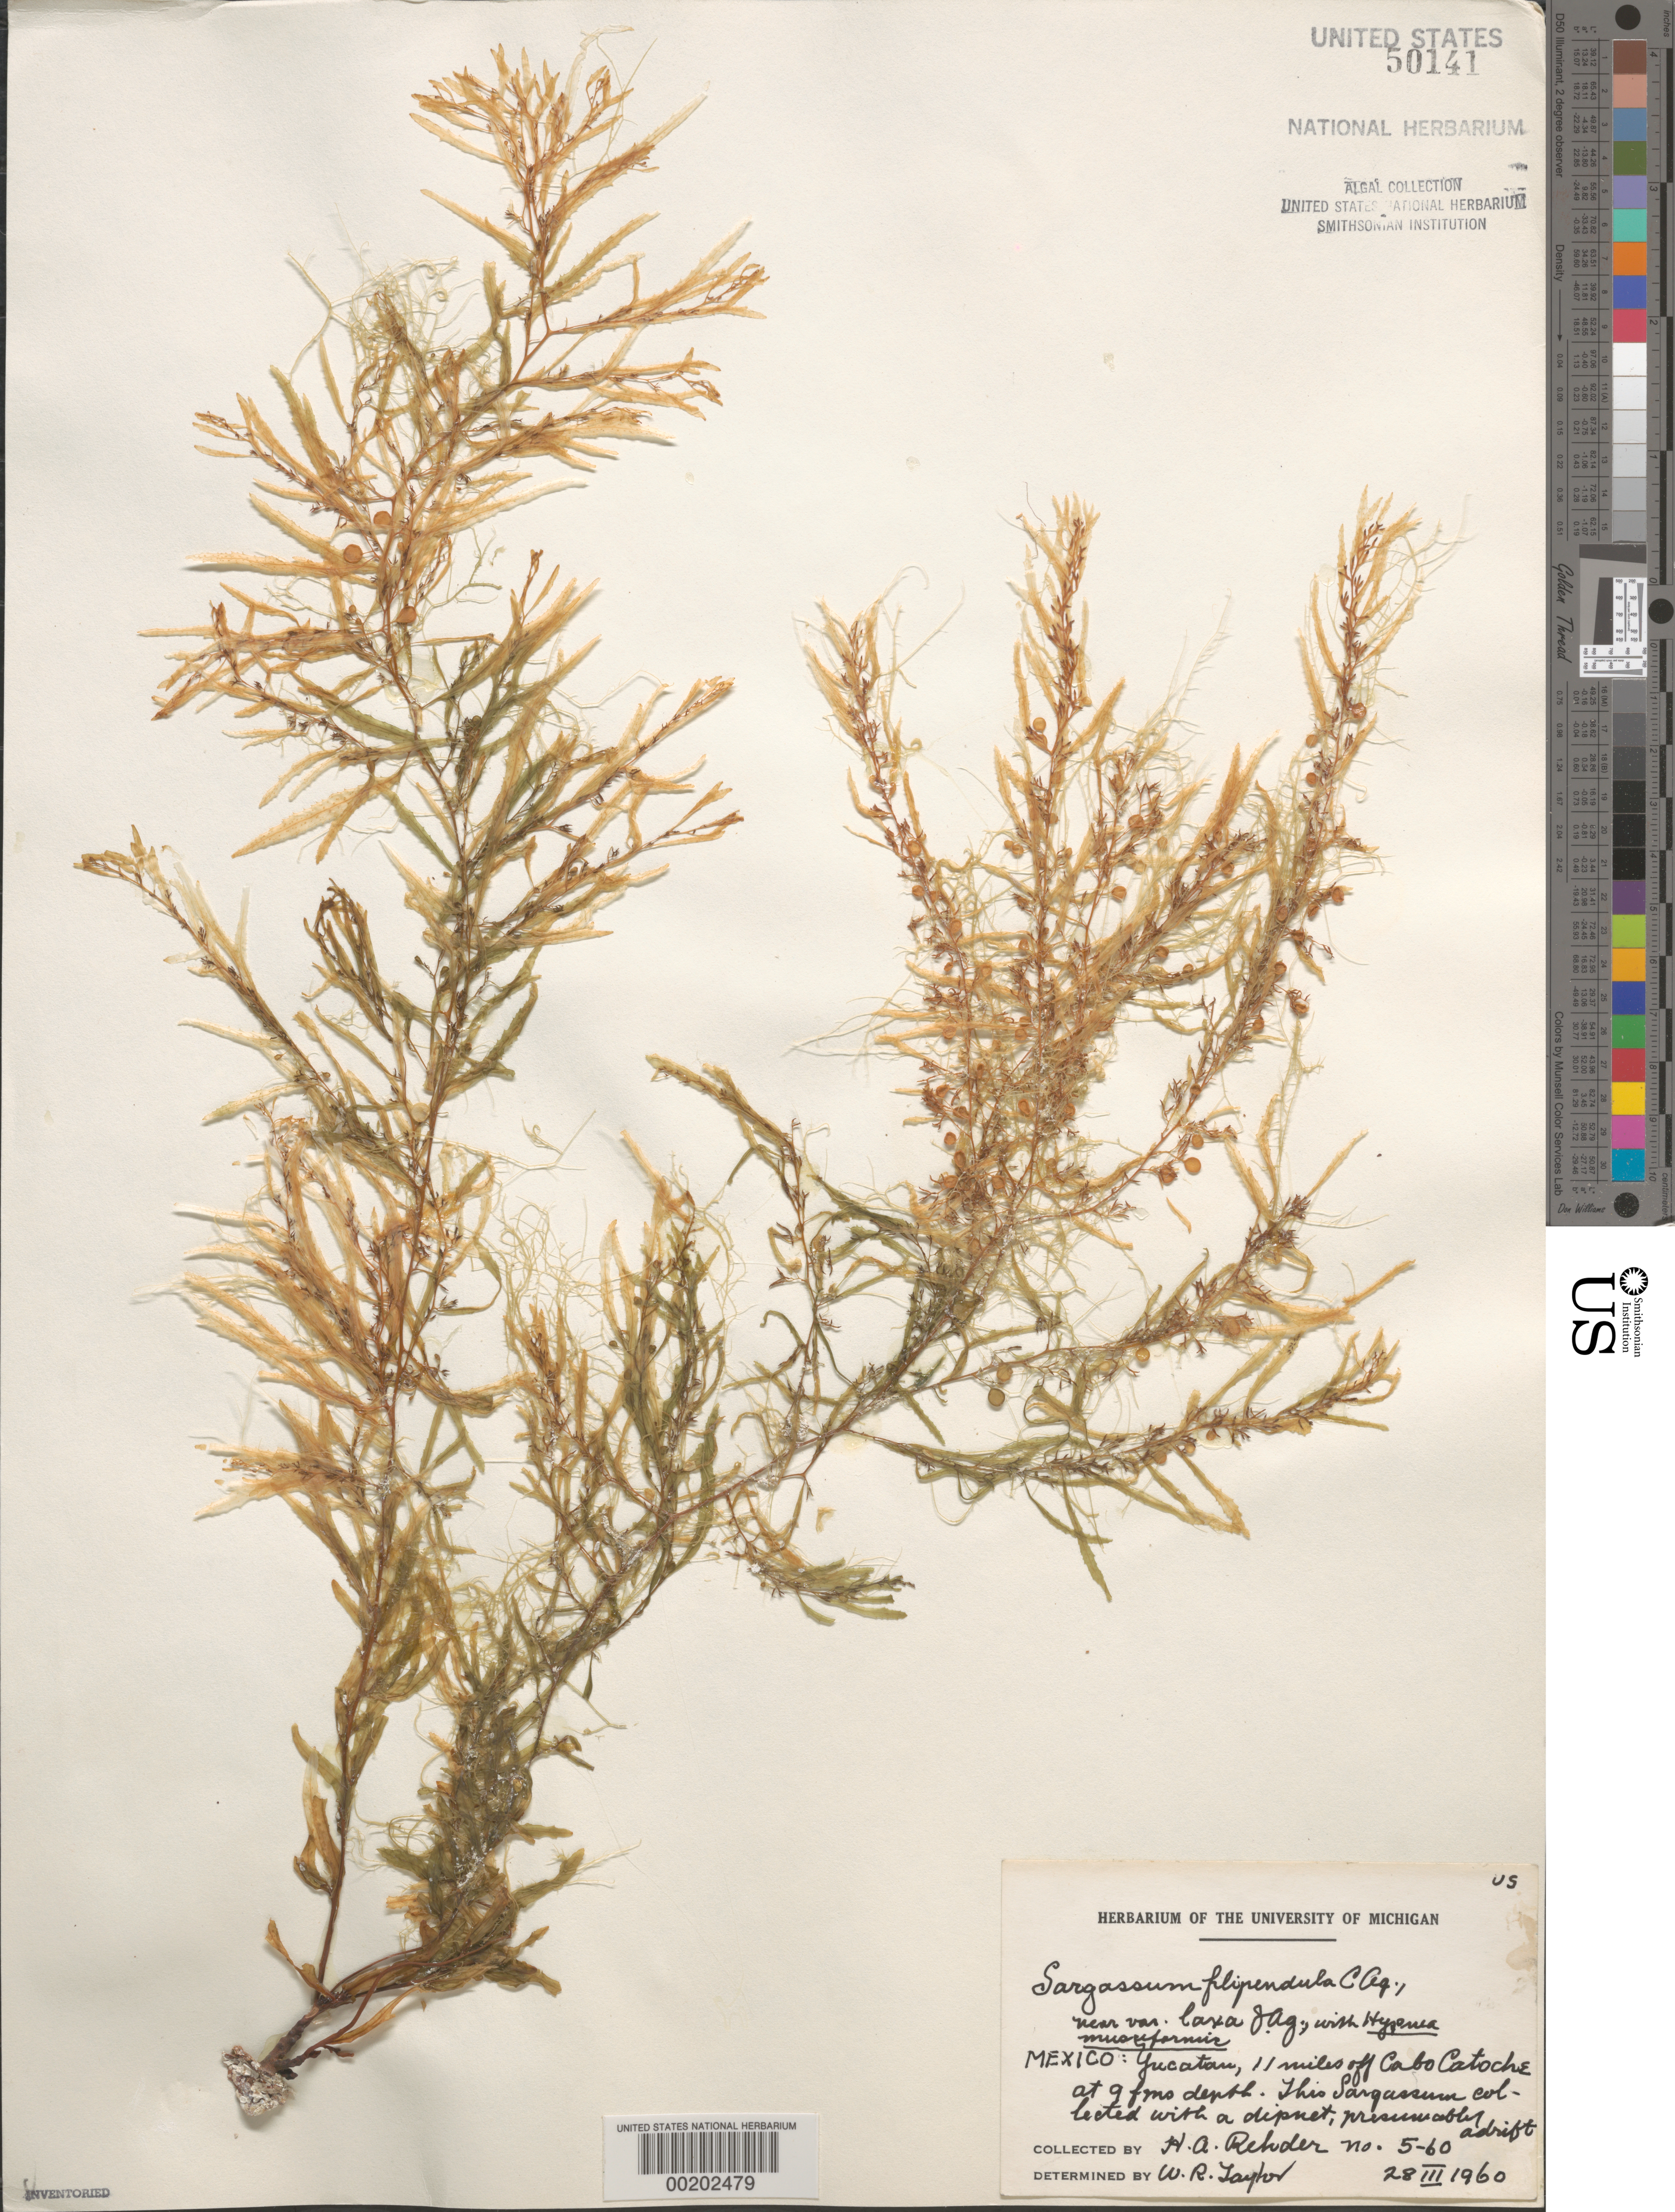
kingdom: Chromista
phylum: Ochrophyta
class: Phaeophyceae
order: Fucales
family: Sargassaceae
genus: Sargassum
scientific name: Sargassum filipendula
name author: C. Agardh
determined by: Taylor, William R.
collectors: H. A. Rehder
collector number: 5-60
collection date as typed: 28 Mar 1960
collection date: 1960-03-28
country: Mexico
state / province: Yucatan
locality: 11 miles off Cabo Catoche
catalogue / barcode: US 50141